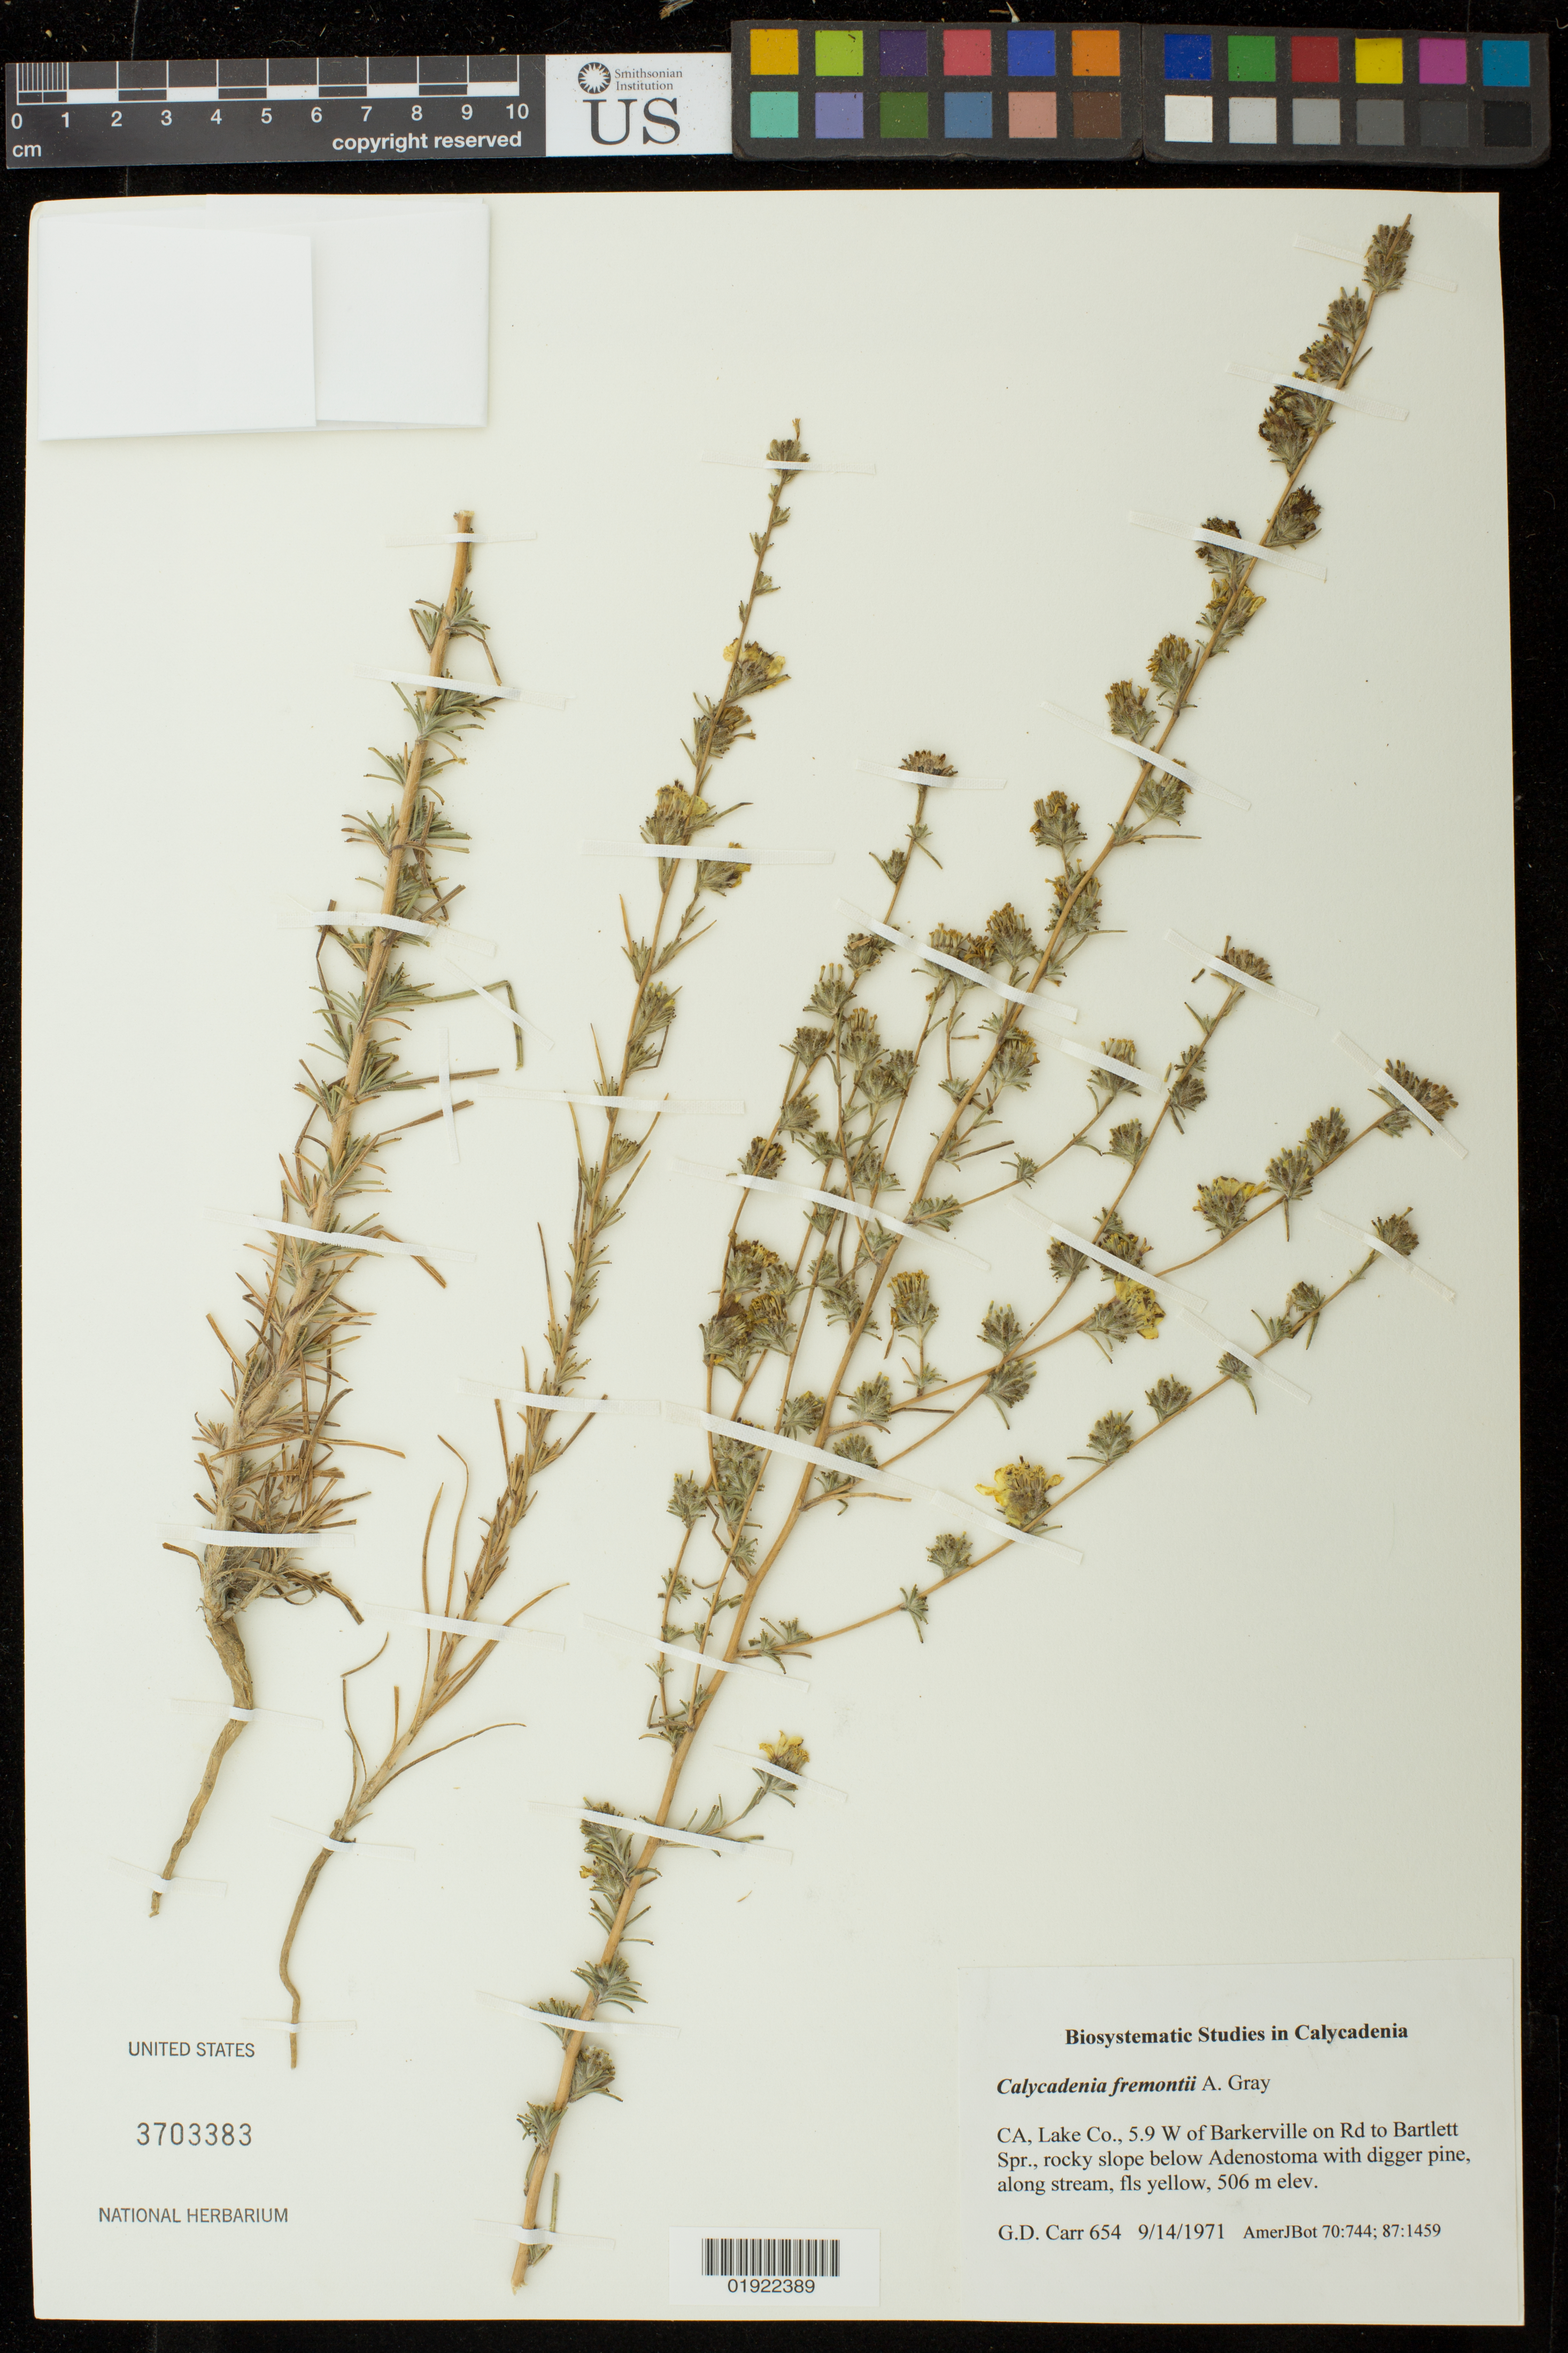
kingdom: Plantae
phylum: Tracheophyta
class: Magnoliopsida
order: Asterales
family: Asteraceae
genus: Calycadenia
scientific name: Calycadenia fremontii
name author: A. Gray in Emory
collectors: G. Carr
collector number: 654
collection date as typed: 9/14/1971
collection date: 1971-09-14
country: United States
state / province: California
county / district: Lake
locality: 5.9 W of Barkerville on Rd to Bartlett Spr.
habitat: rocky slope below Adenostoma with digger pine, along stream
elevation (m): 506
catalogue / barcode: US 3703383